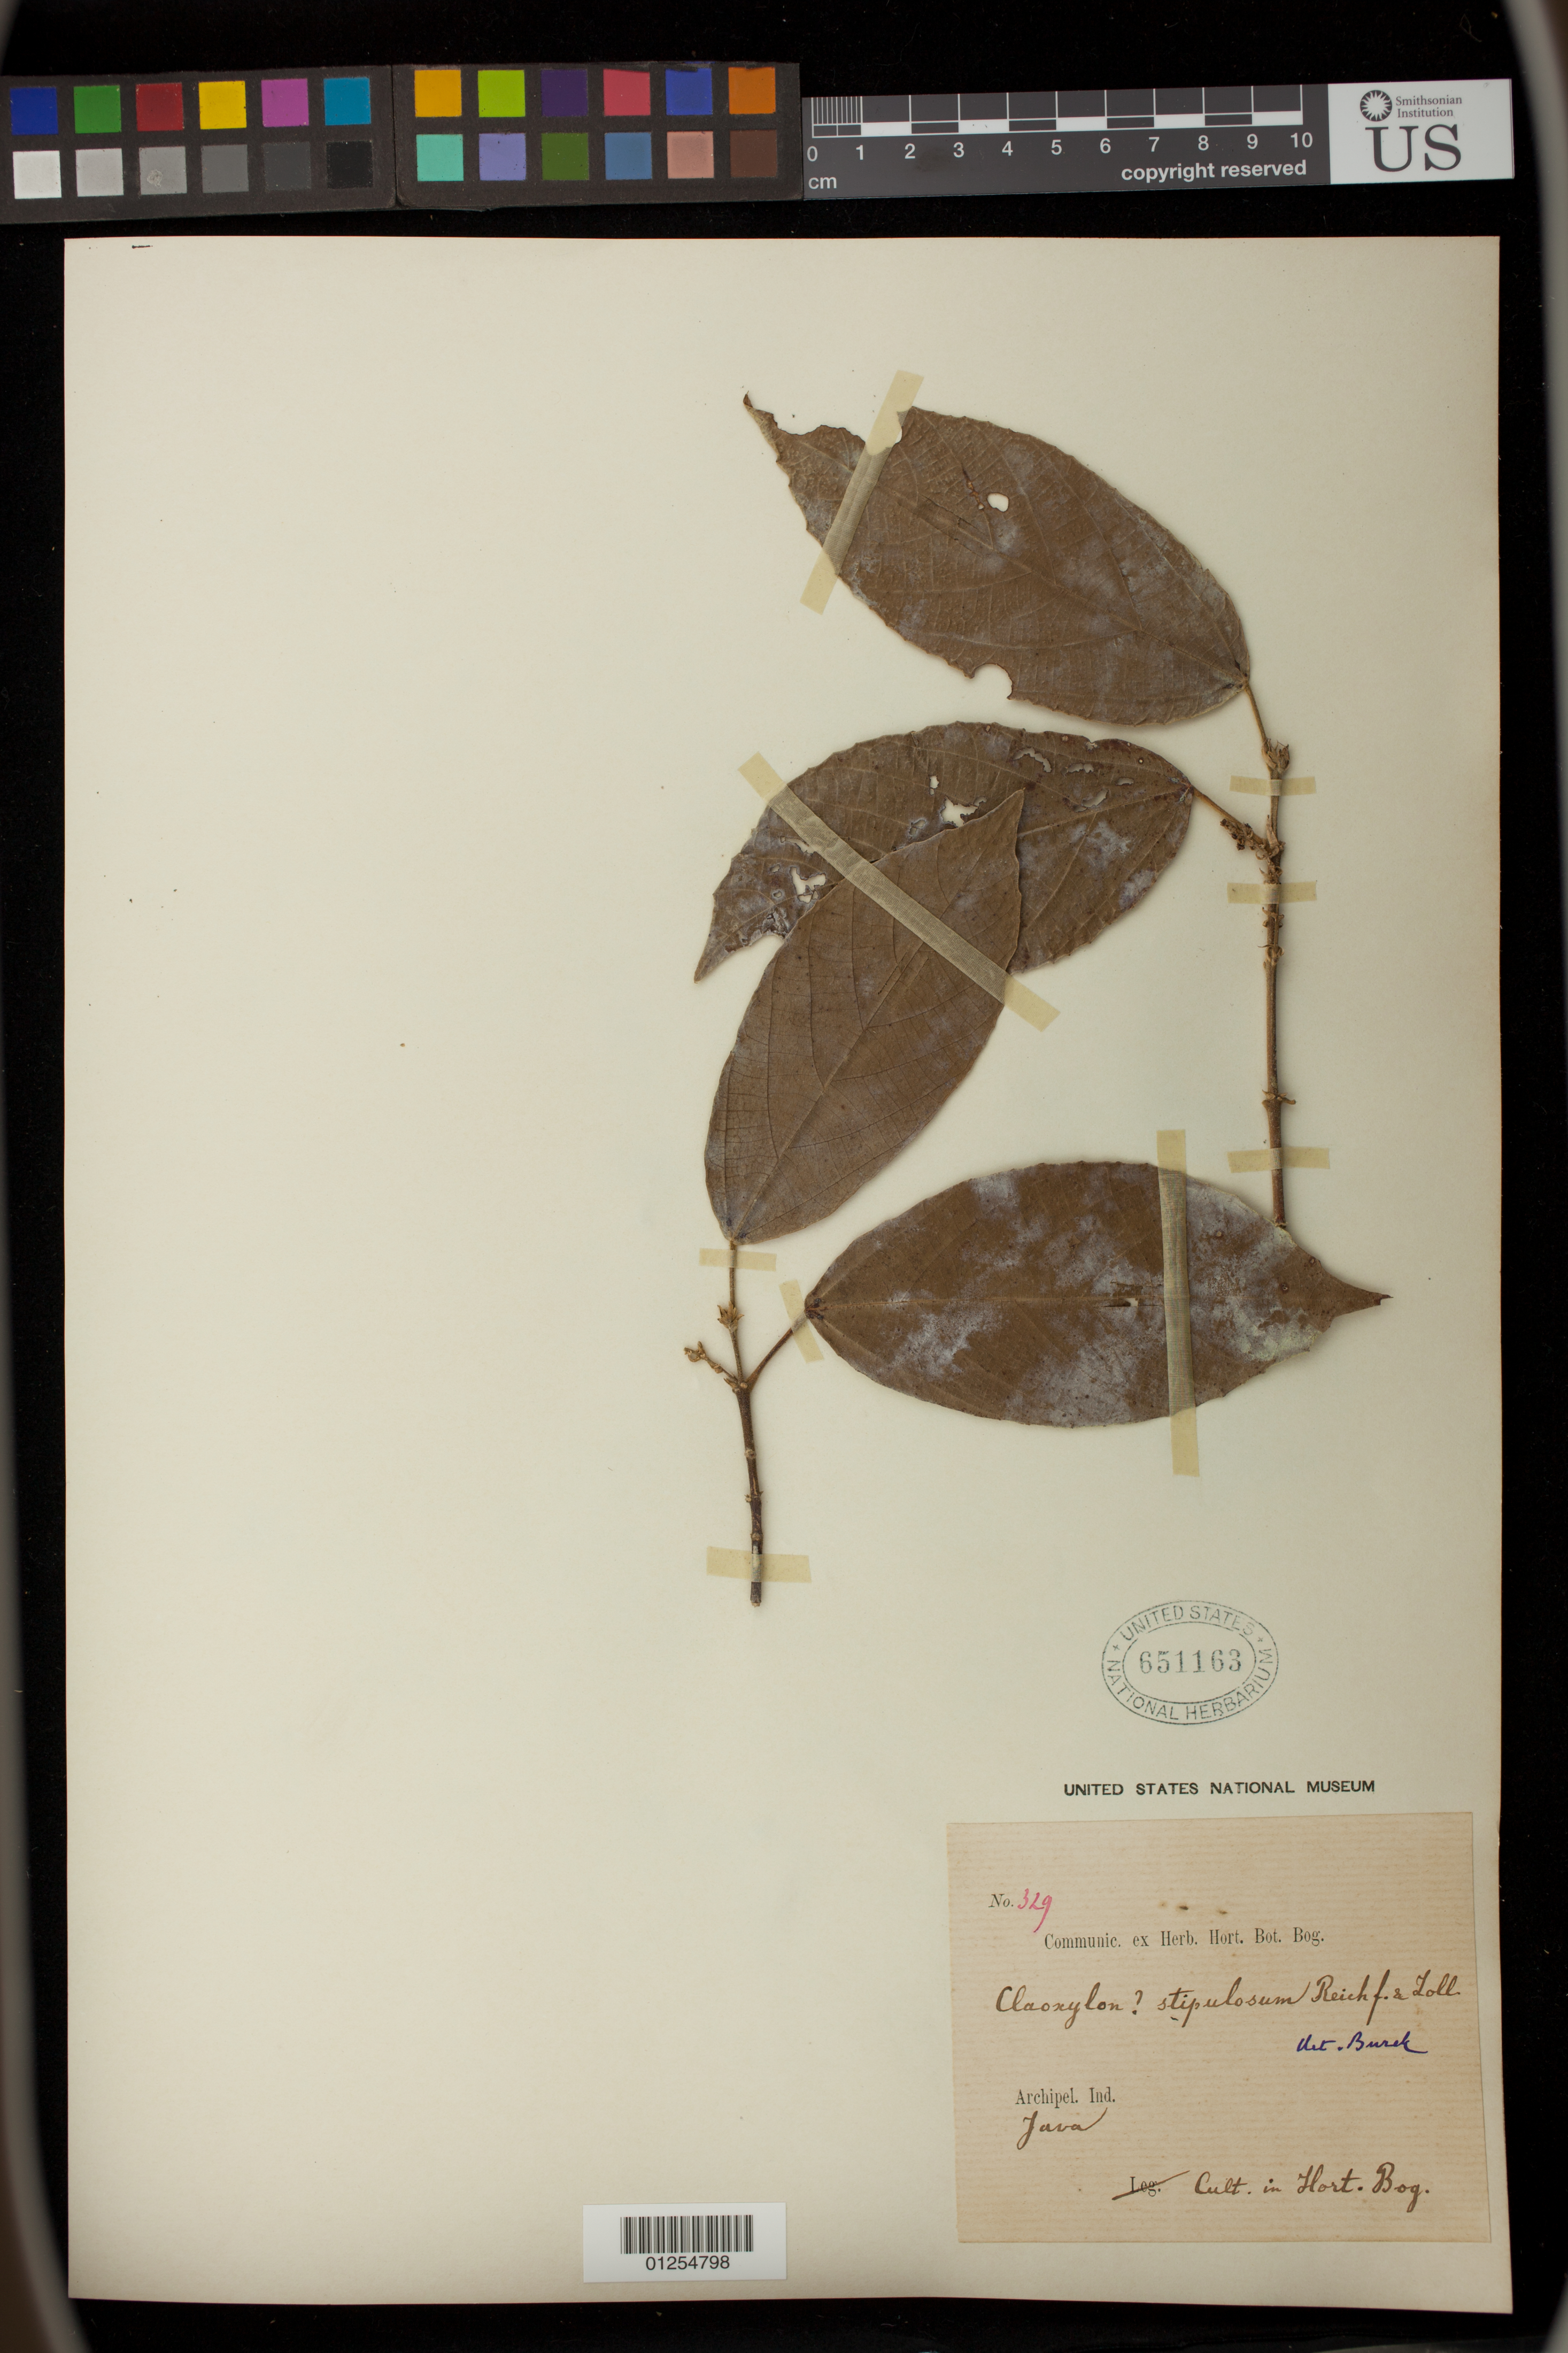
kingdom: Plantae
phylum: Tracheophyta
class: Magnoliopsida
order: Malpighiales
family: Euphorbiaceae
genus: Claoxylon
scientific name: Claoxylon stipulosum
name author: Rchb. f. ex Zoll.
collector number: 329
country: Indonesia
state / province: Java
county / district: Jawa Barat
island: Java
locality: Bogor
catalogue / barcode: US 651163